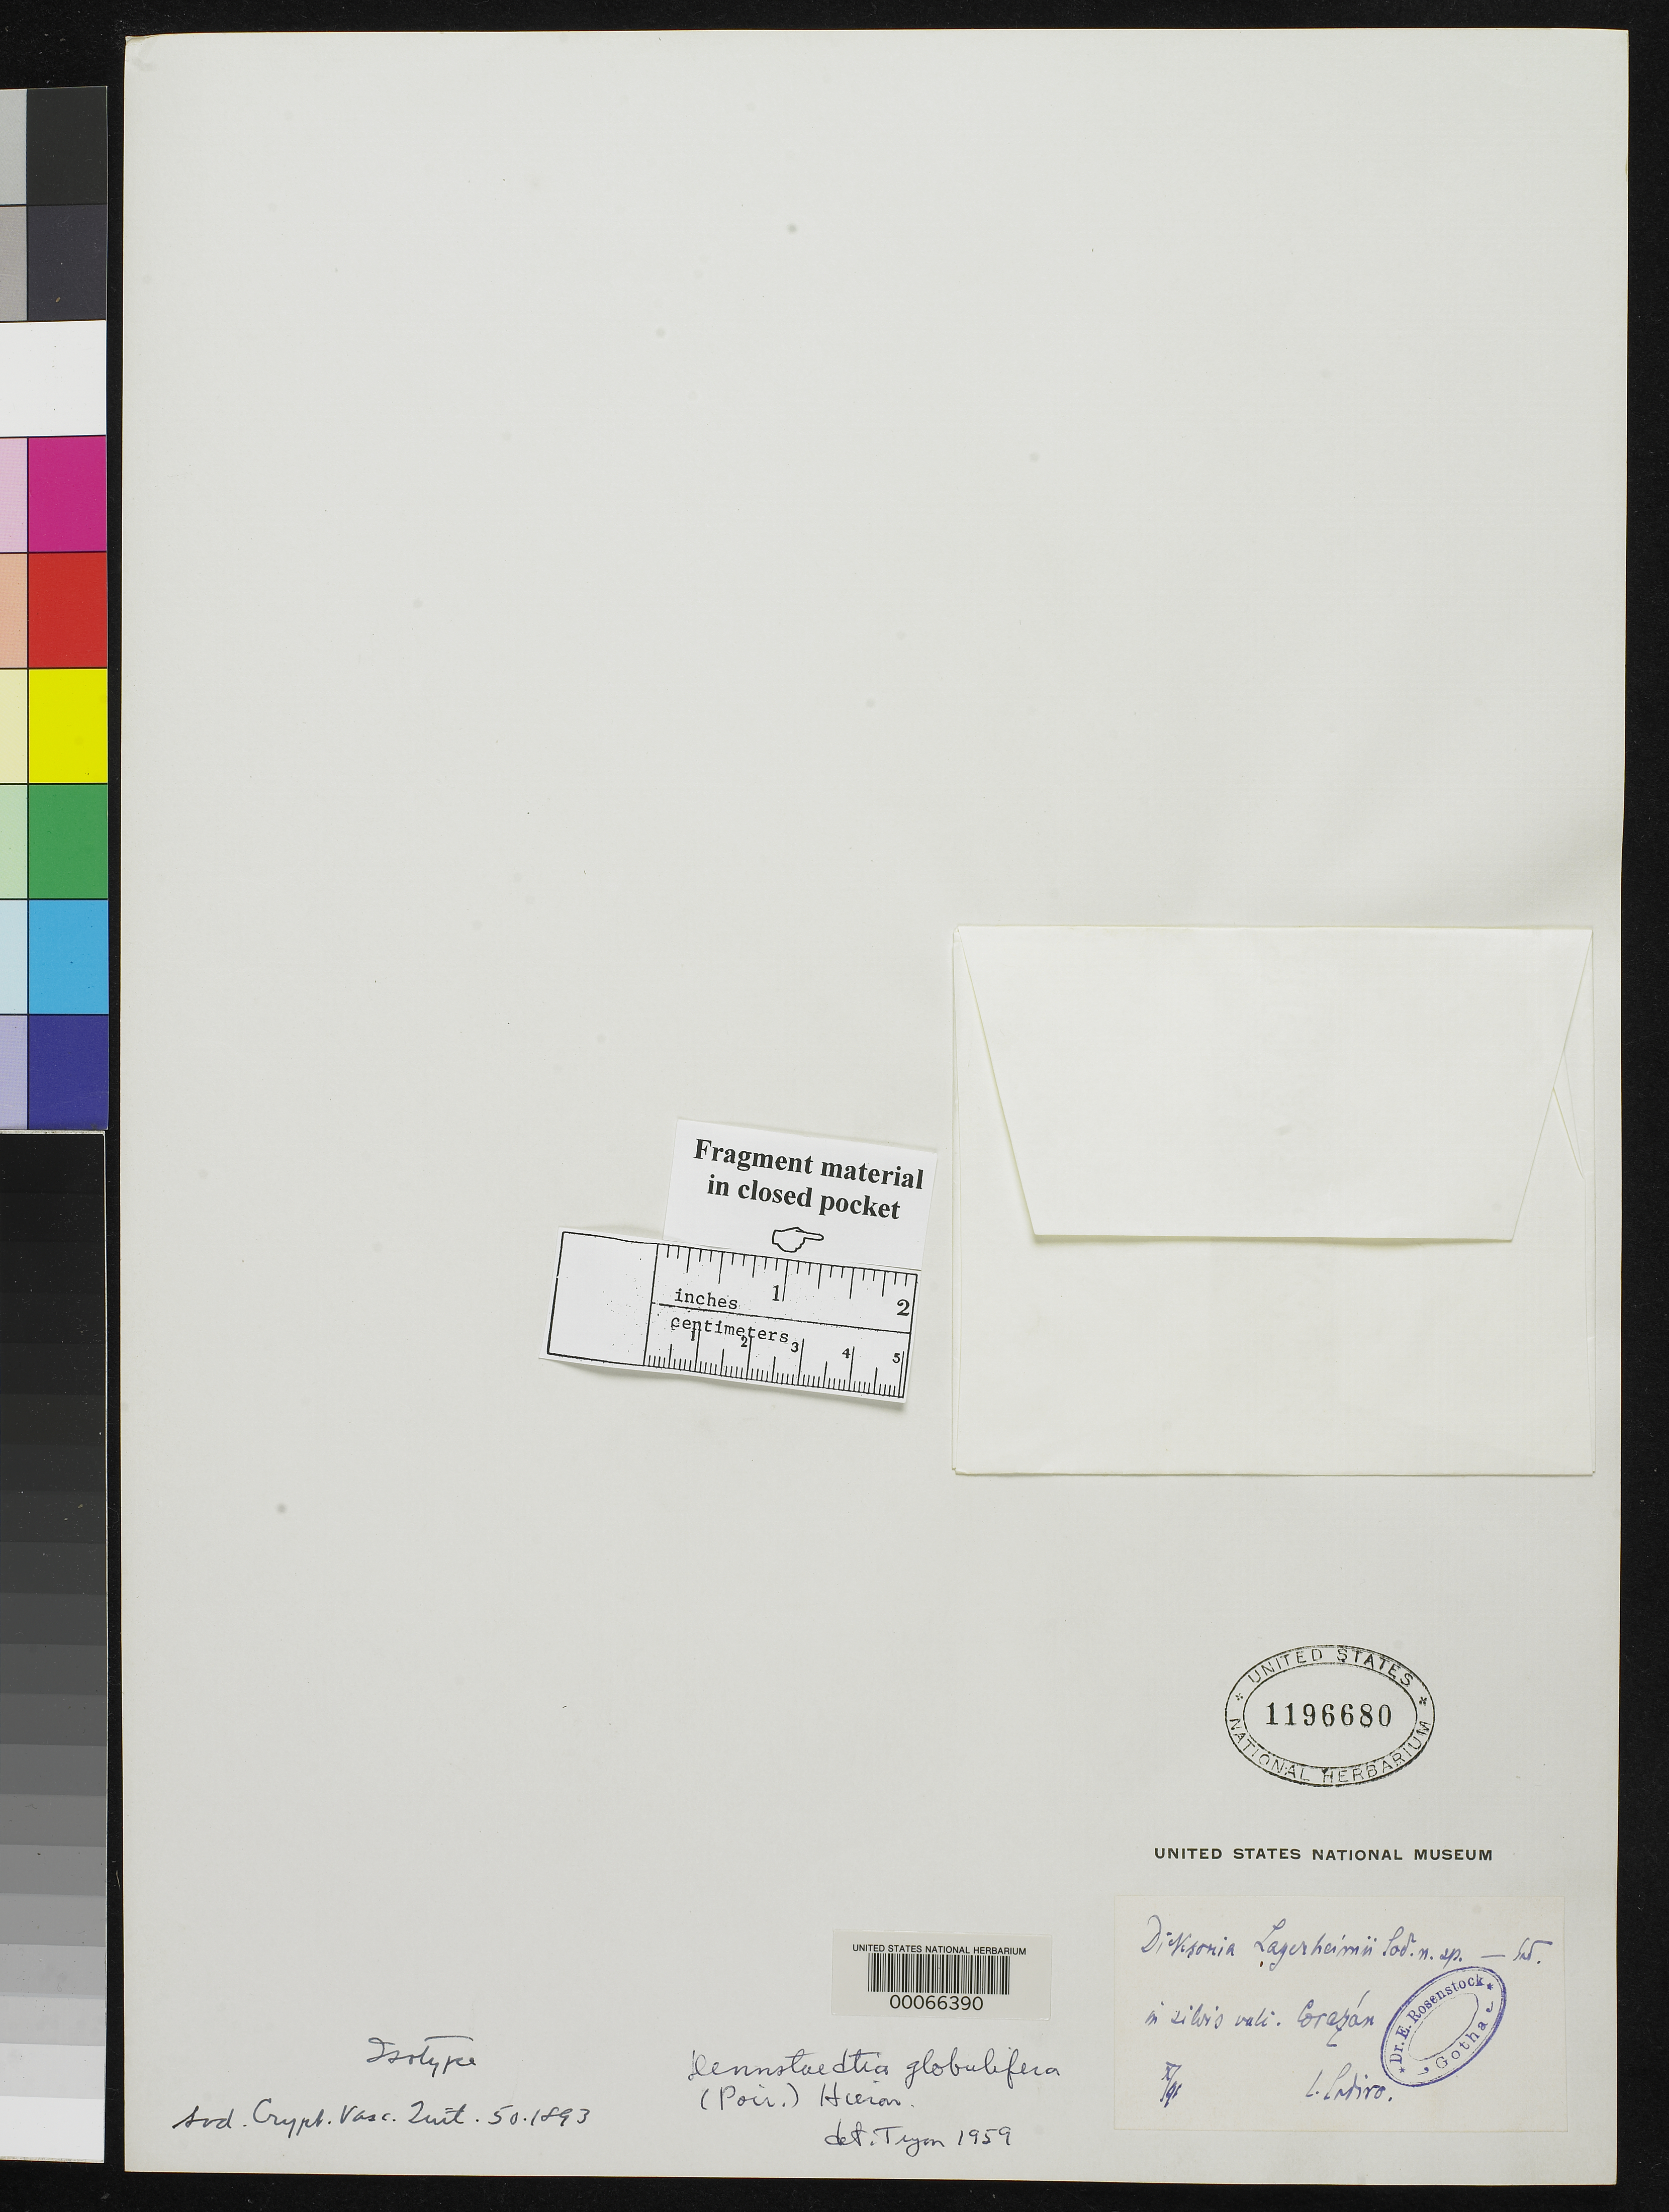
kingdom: Plantae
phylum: Tracheophyta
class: Polypodiopsida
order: Cyatheales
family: Dicksoniaceae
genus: Dicksonia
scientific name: Dicksonia lagerheimii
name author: Sodiro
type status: Type Collection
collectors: L. Sodiro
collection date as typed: Dec 1891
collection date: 1891-12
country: Ecuador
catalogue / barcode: US 1196680